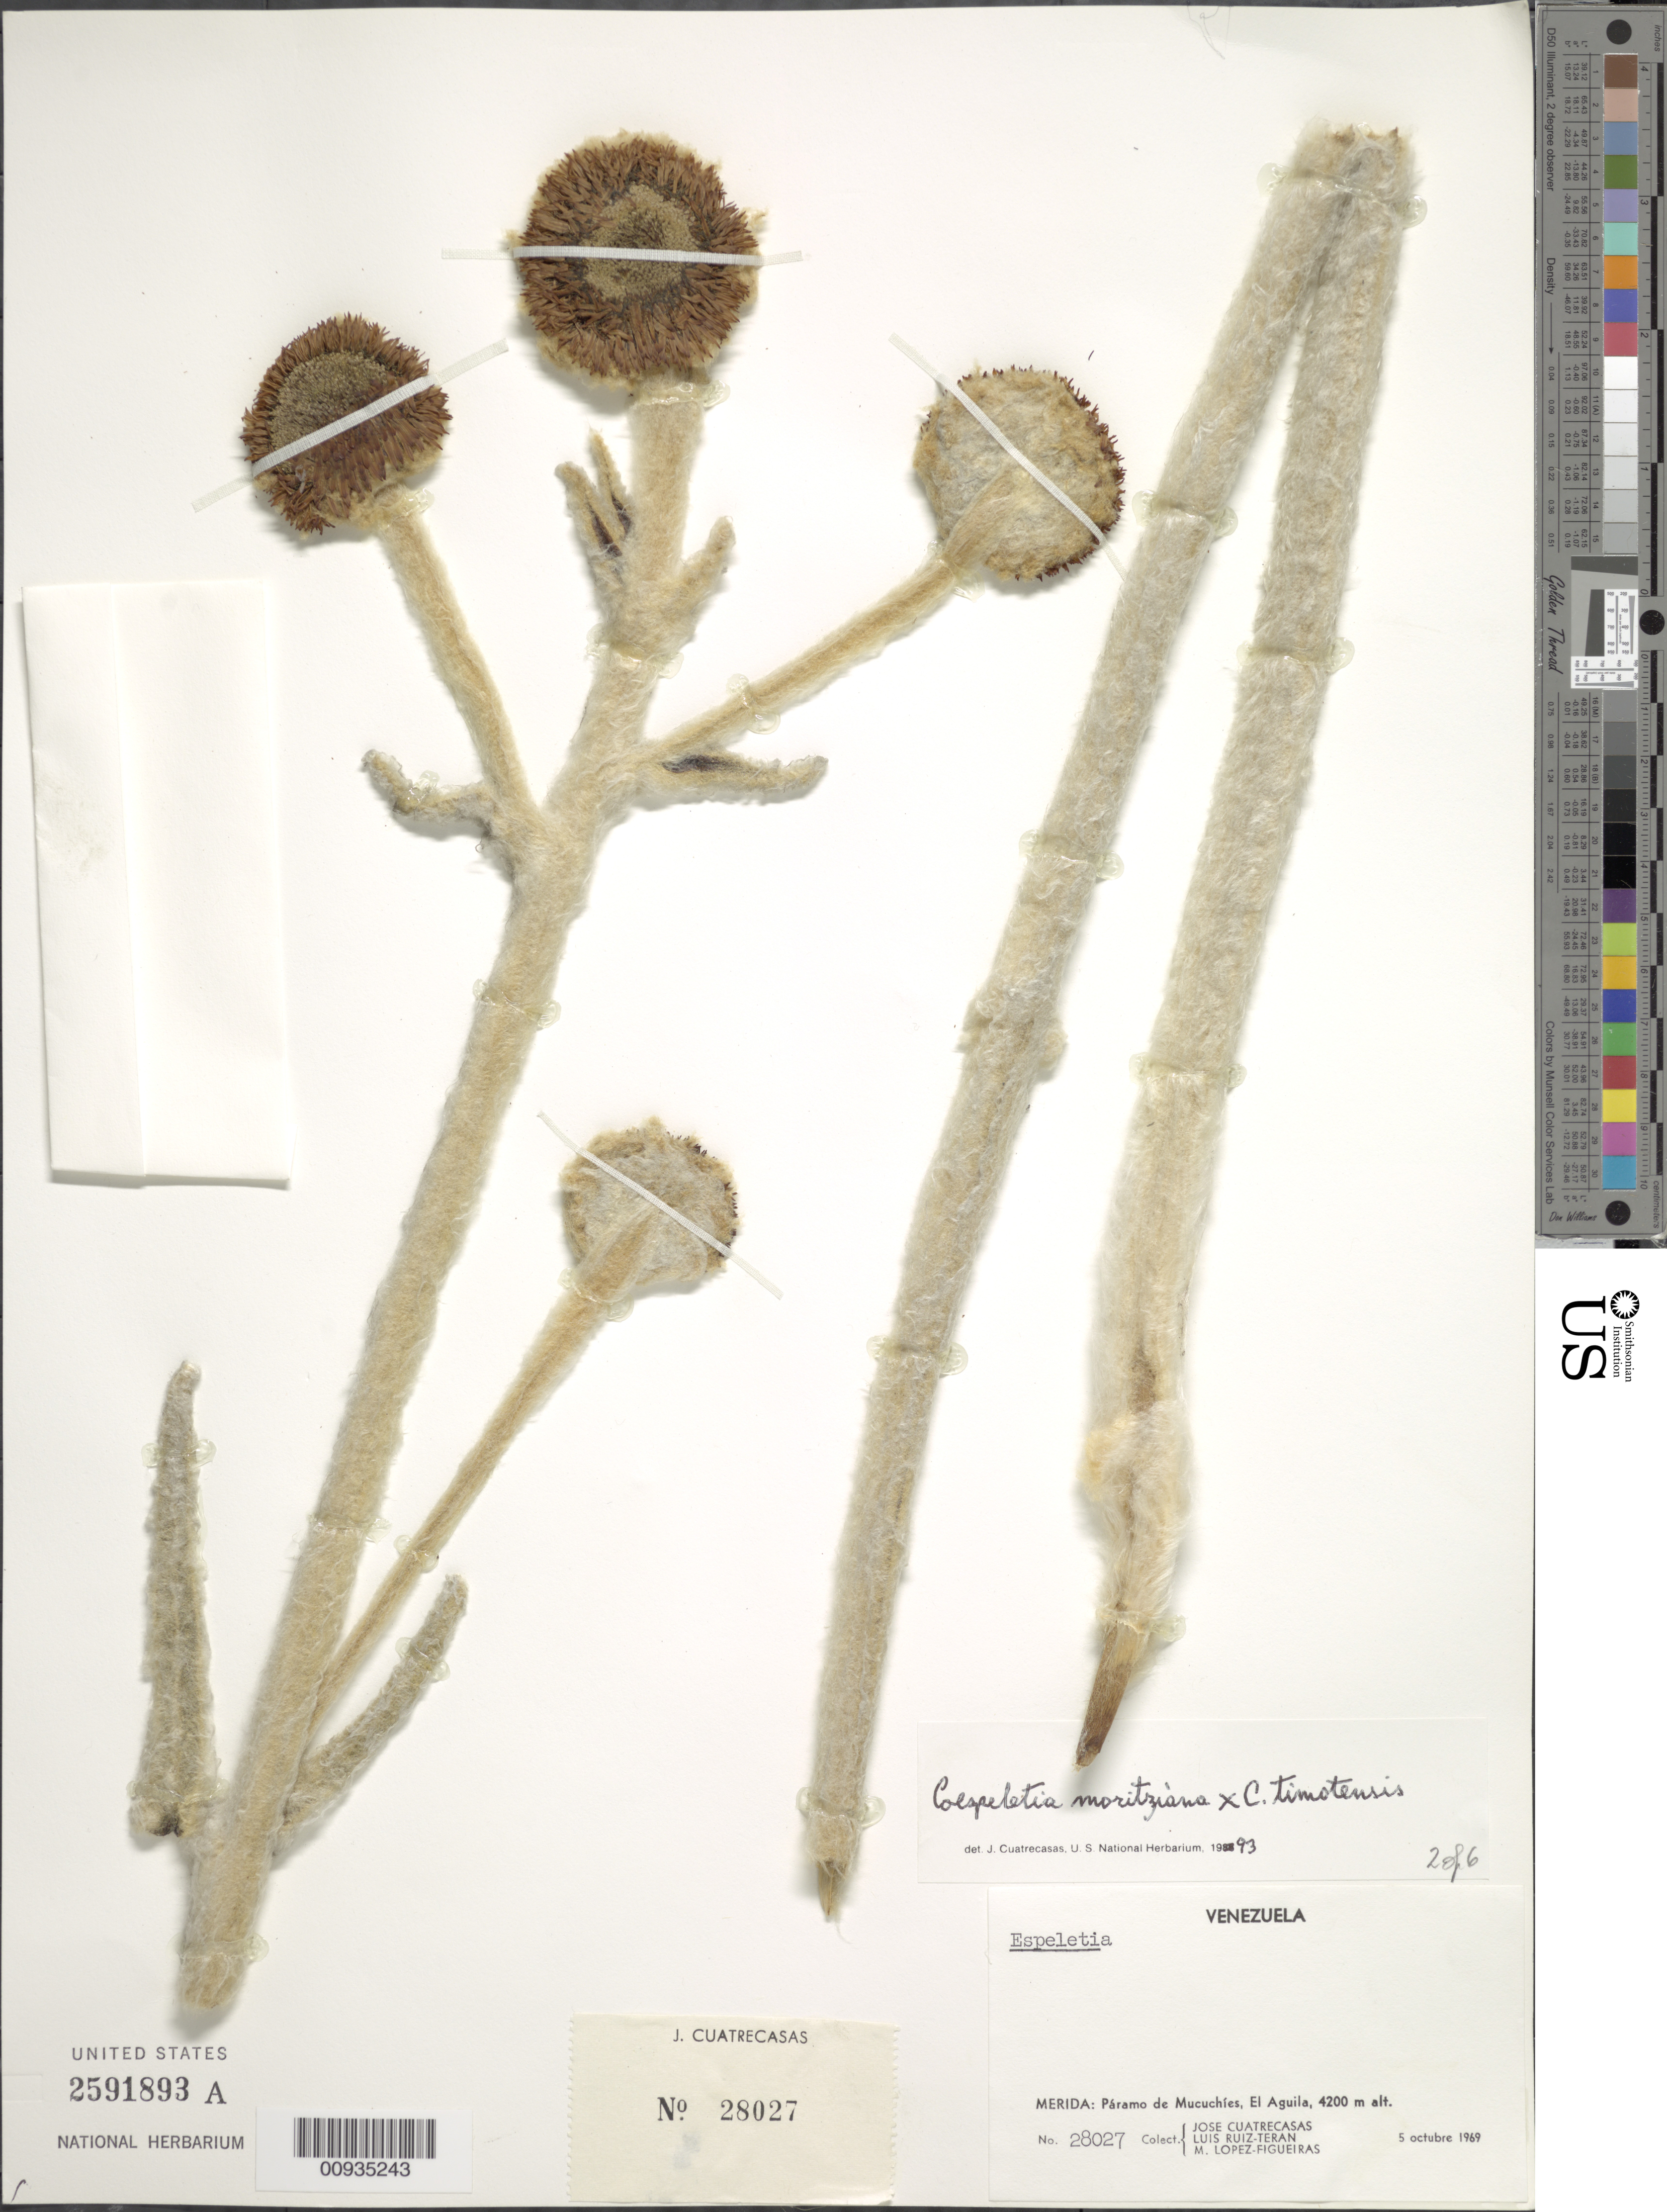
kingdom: Plantae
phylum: Tracheophyta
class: Magnoliopsida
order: Asterales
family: Asteraceae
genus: Coespeletia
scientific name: Coespeletia moritziana x C. timotensis (Cuatrec.) Cuatrec.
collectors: J. Cuatrecasas, L. E. Ruíz-Terán & M. López Figueiras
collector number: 28097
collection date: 1969-10-05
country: Venezuela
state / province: Mérida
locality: Páramo de Mucuchíes. El Águila.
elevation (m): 4200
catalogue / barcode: US 2591893A